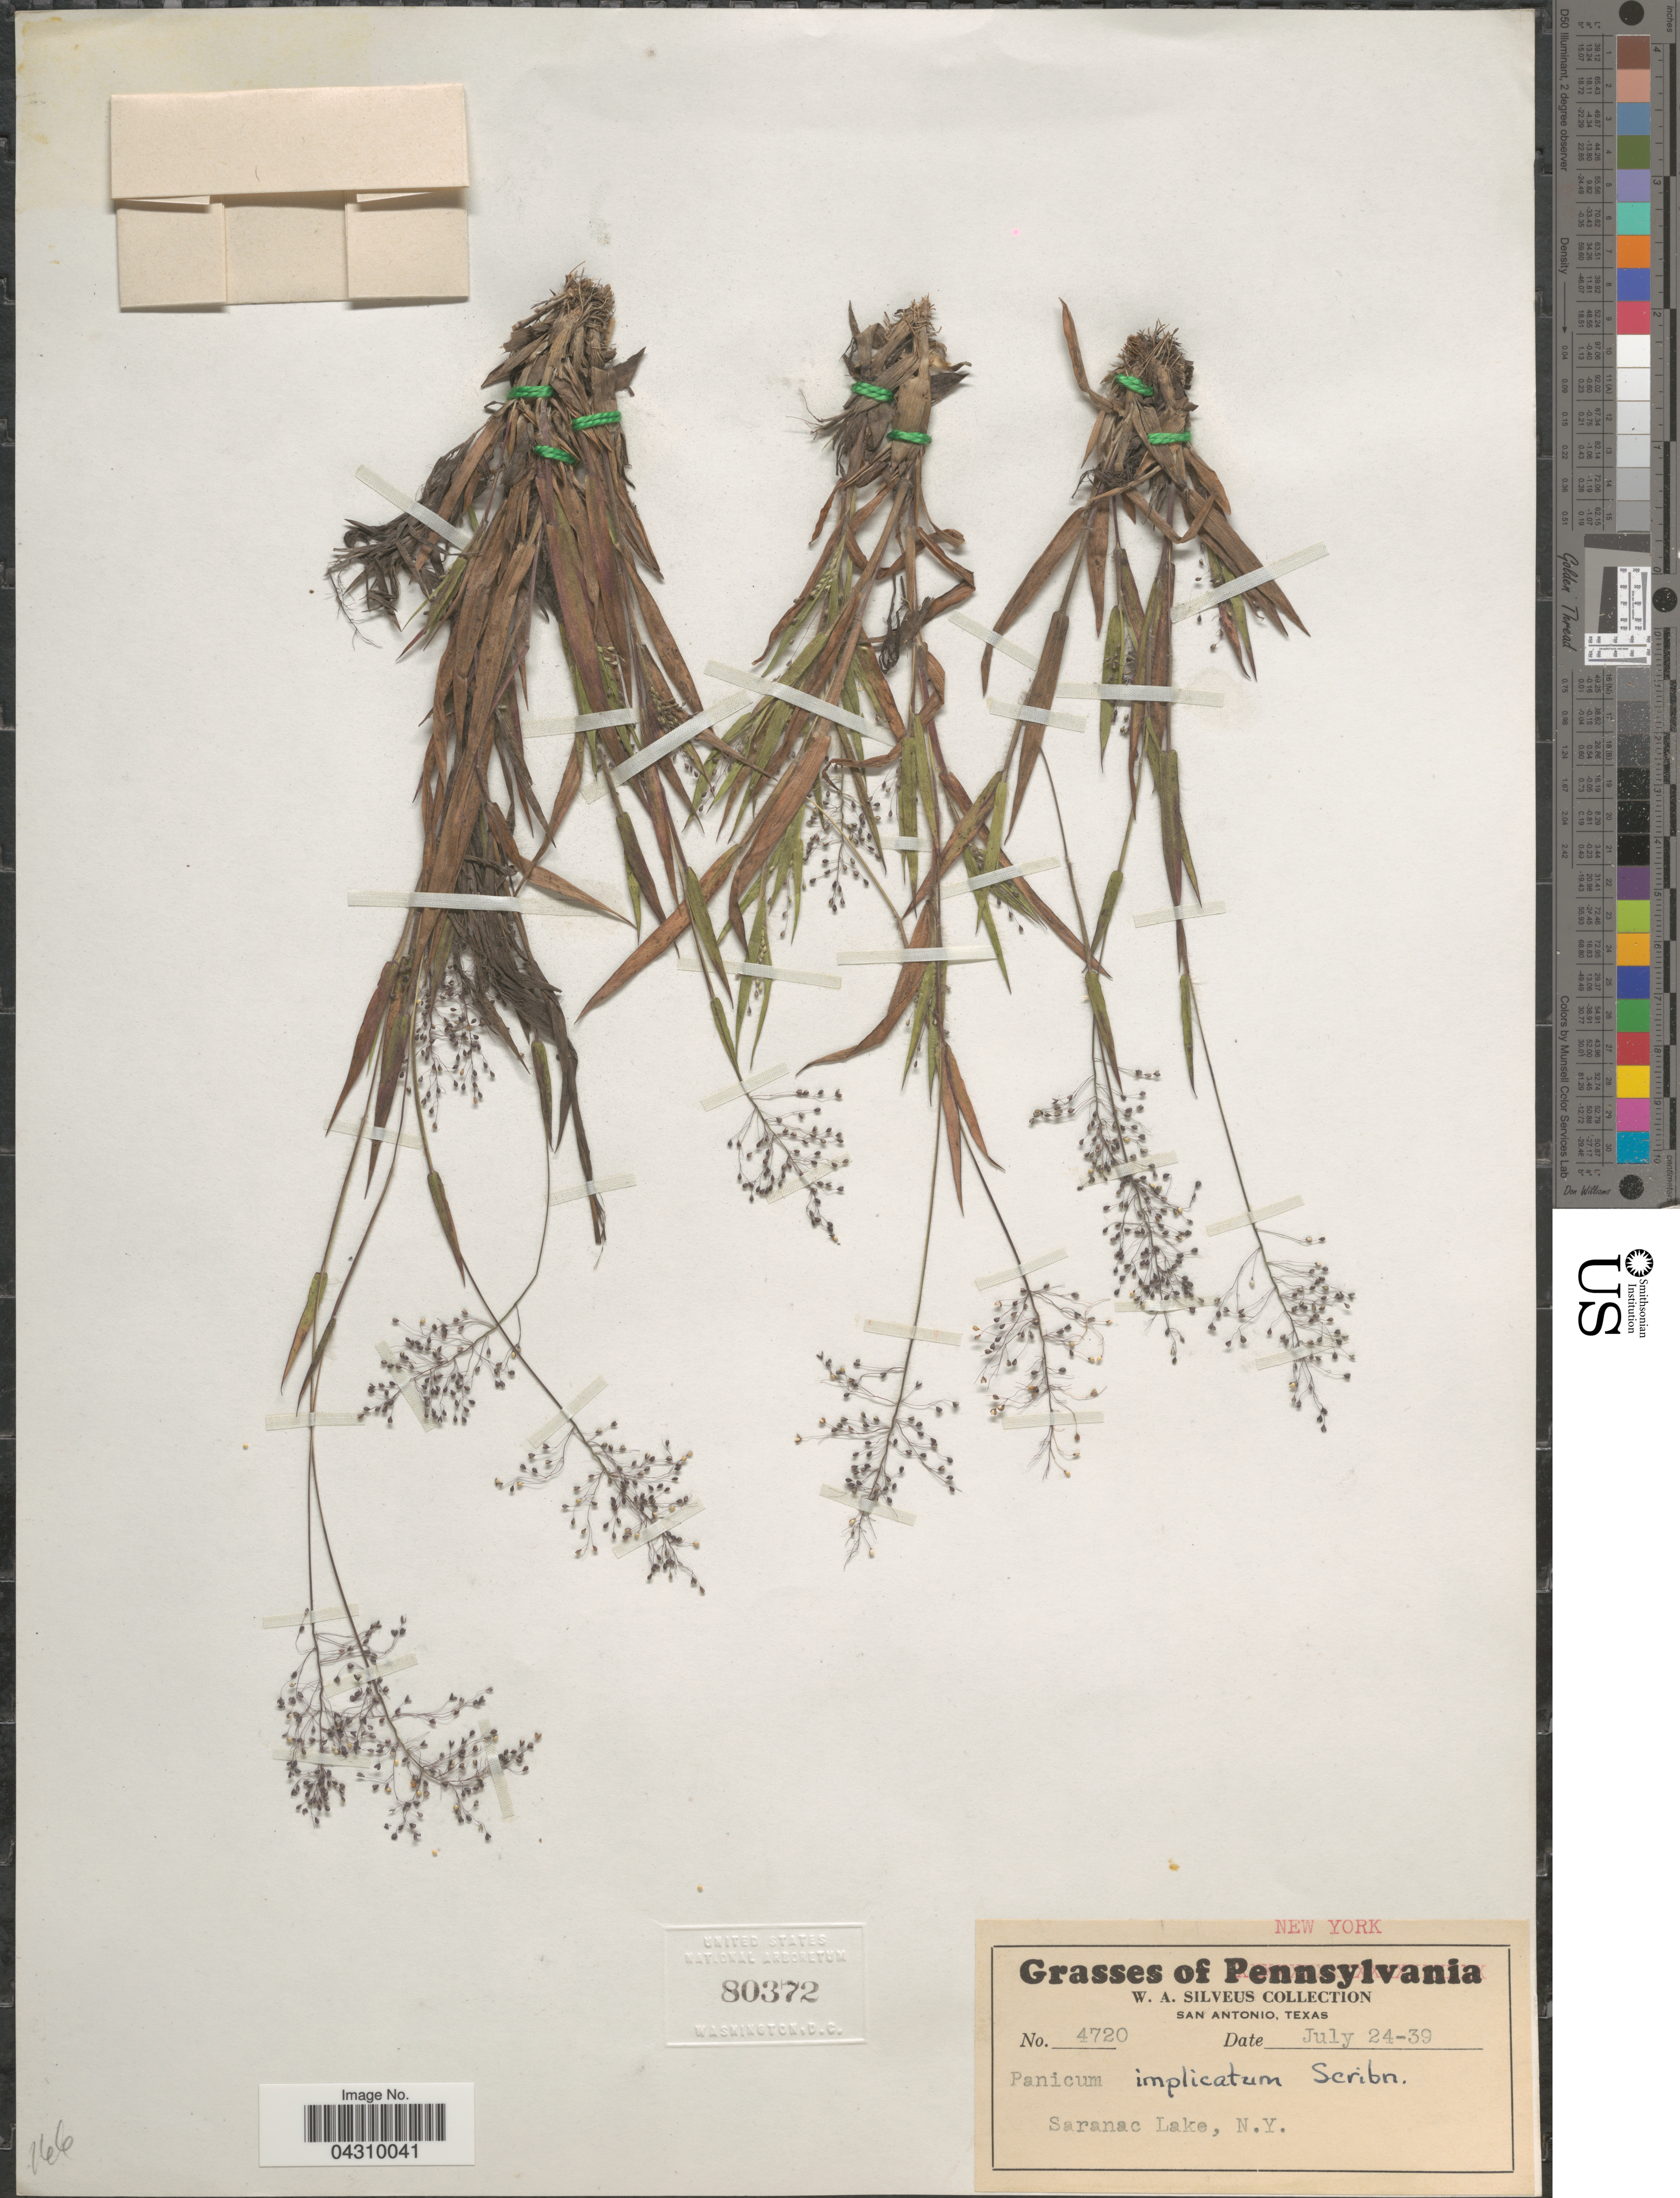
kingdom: Plantae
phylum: Tracheophyta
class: Liliopsida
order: Poales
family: Poaceae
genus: Dichanthelium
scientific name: Dichanthelium acuminatum var. acuminatum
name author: (Sw.) Gould & C.A. Clark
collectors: W. Silveus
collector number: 4720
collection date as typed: Transcribed d/m/y: 24/7/39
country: United States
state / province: New York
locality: Saranac Lake.